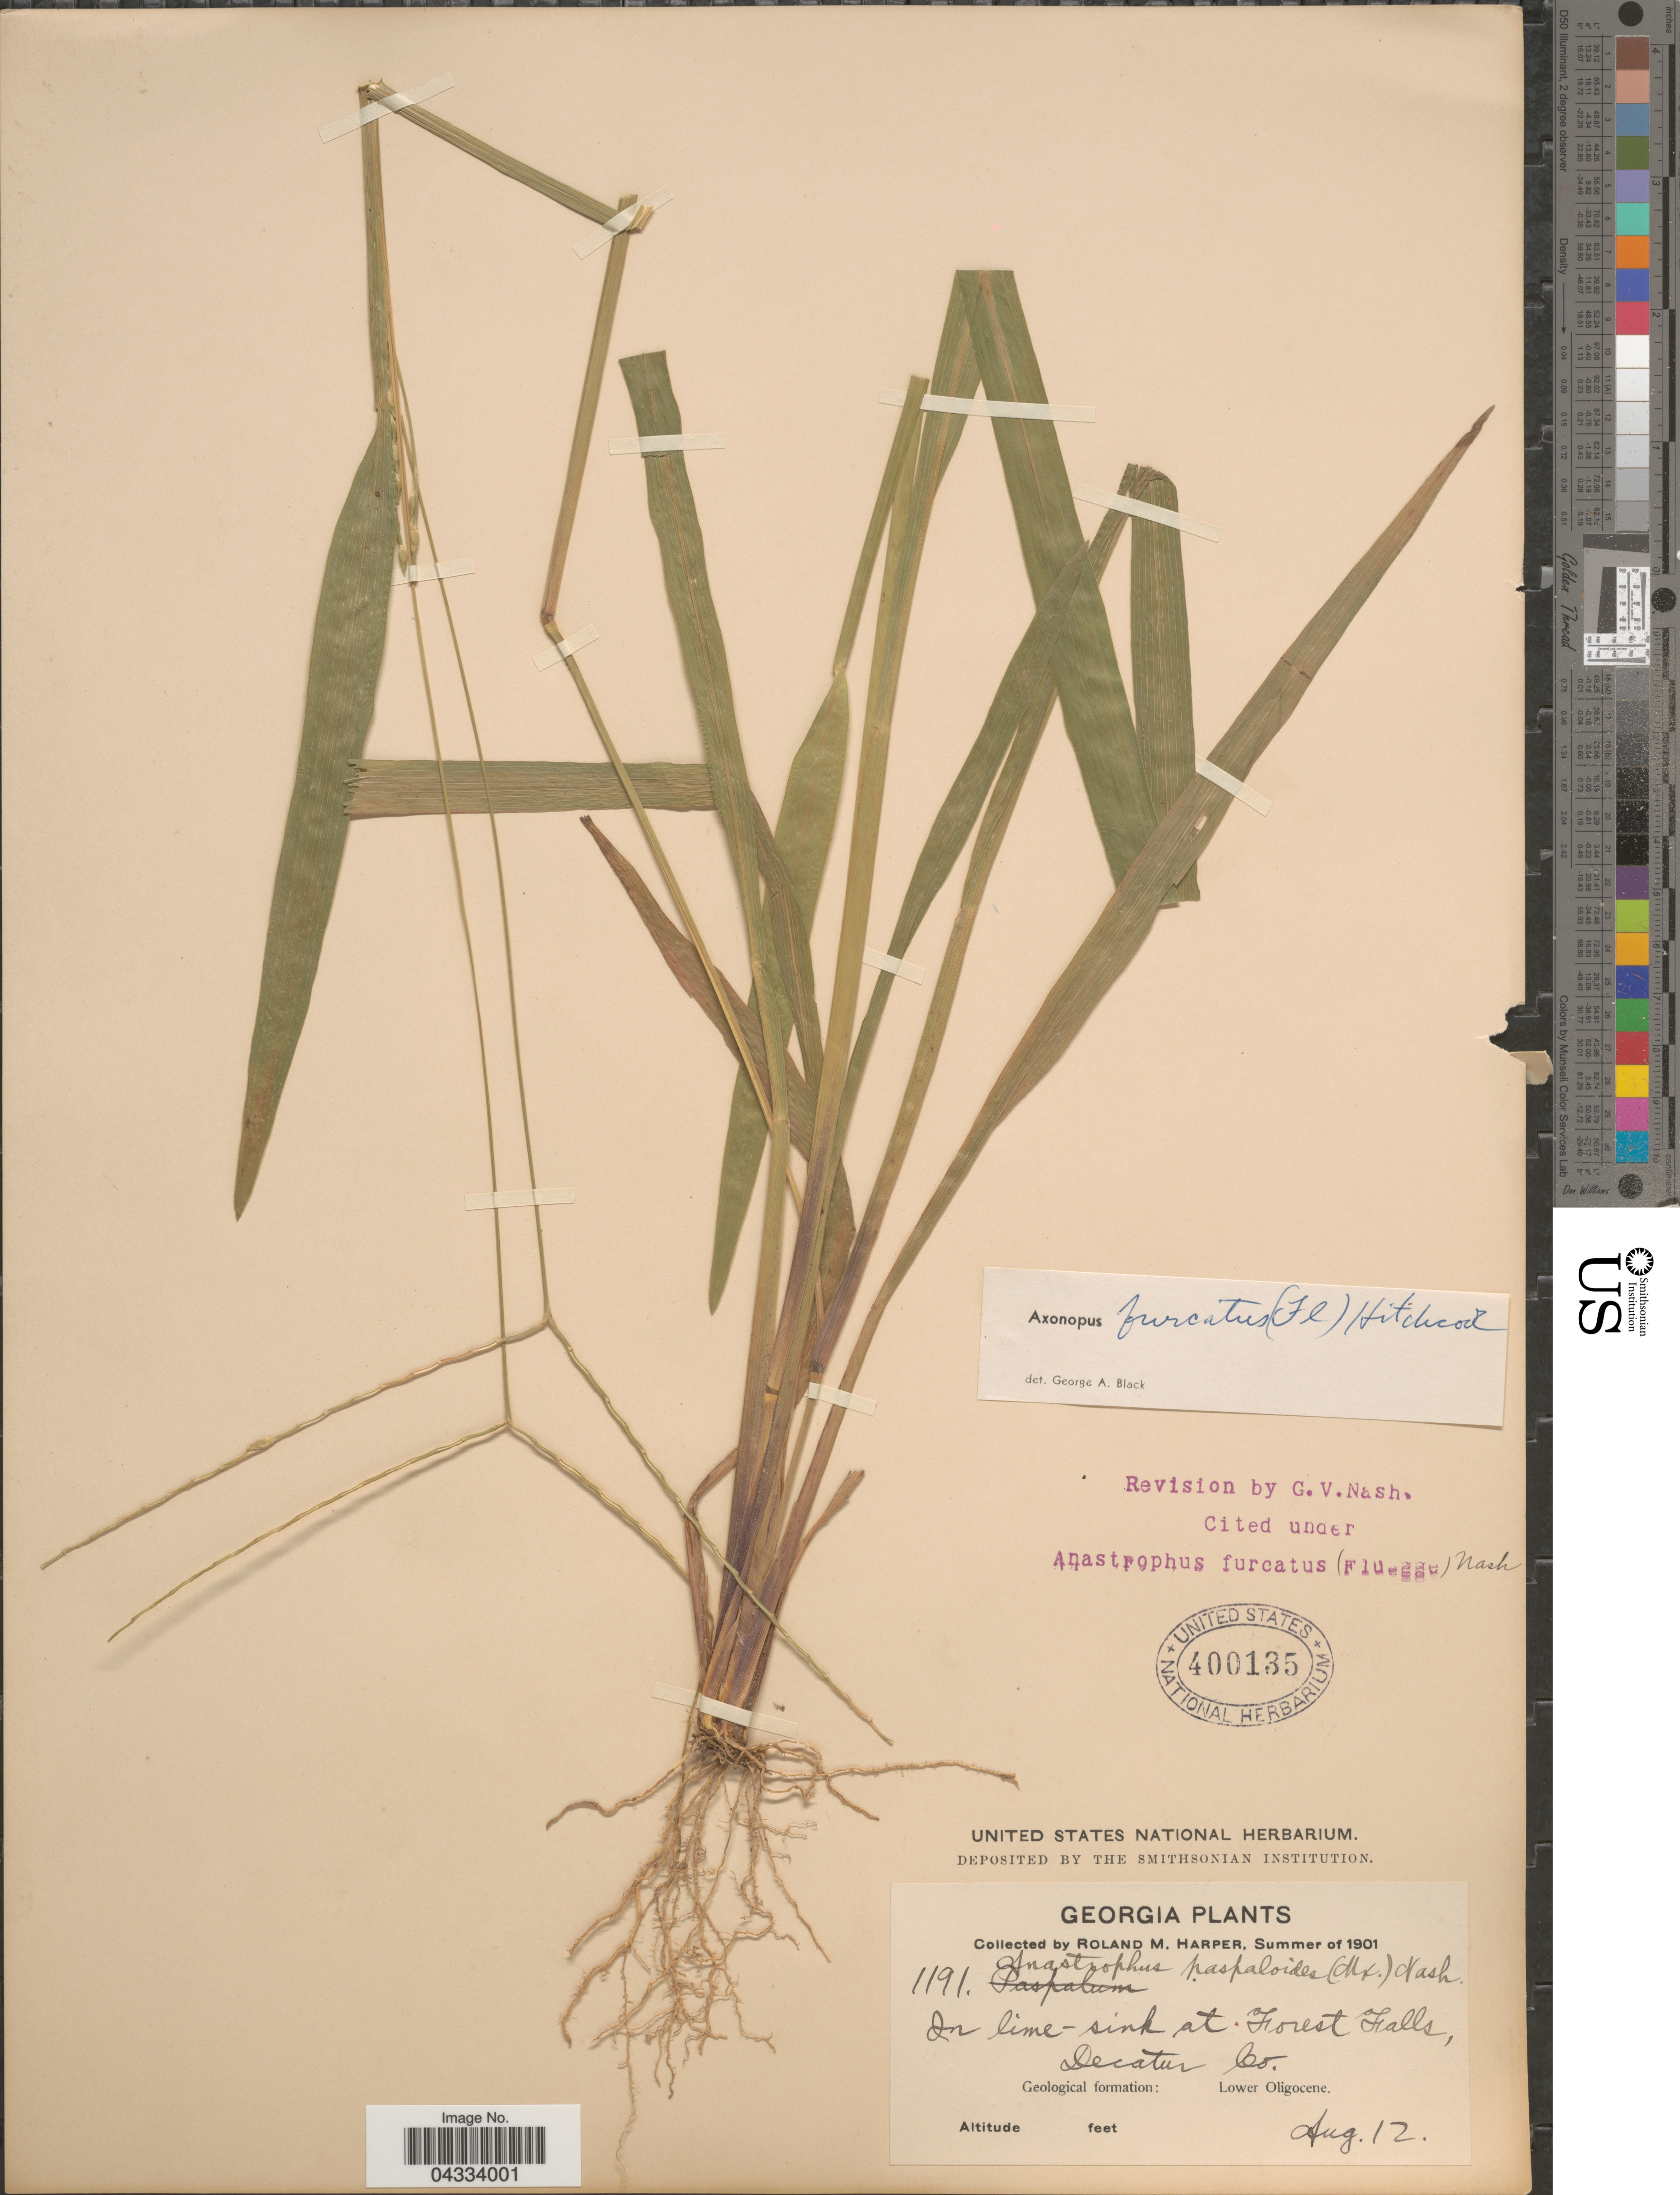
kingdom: Plantae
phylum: Tracheophyta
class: Liliopsida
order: Poales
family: Poaceae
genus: Axonopus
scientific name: Axonopus furcatus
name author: (Flüggé) Hitchc.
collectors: R. M. Harper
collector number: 1191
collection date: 1901-08-12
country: United States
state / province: Georgia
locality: In lime-sink at Forest Falls, Decatur Co. Geological formation: Lower Oligocene.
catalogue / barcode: US 400135